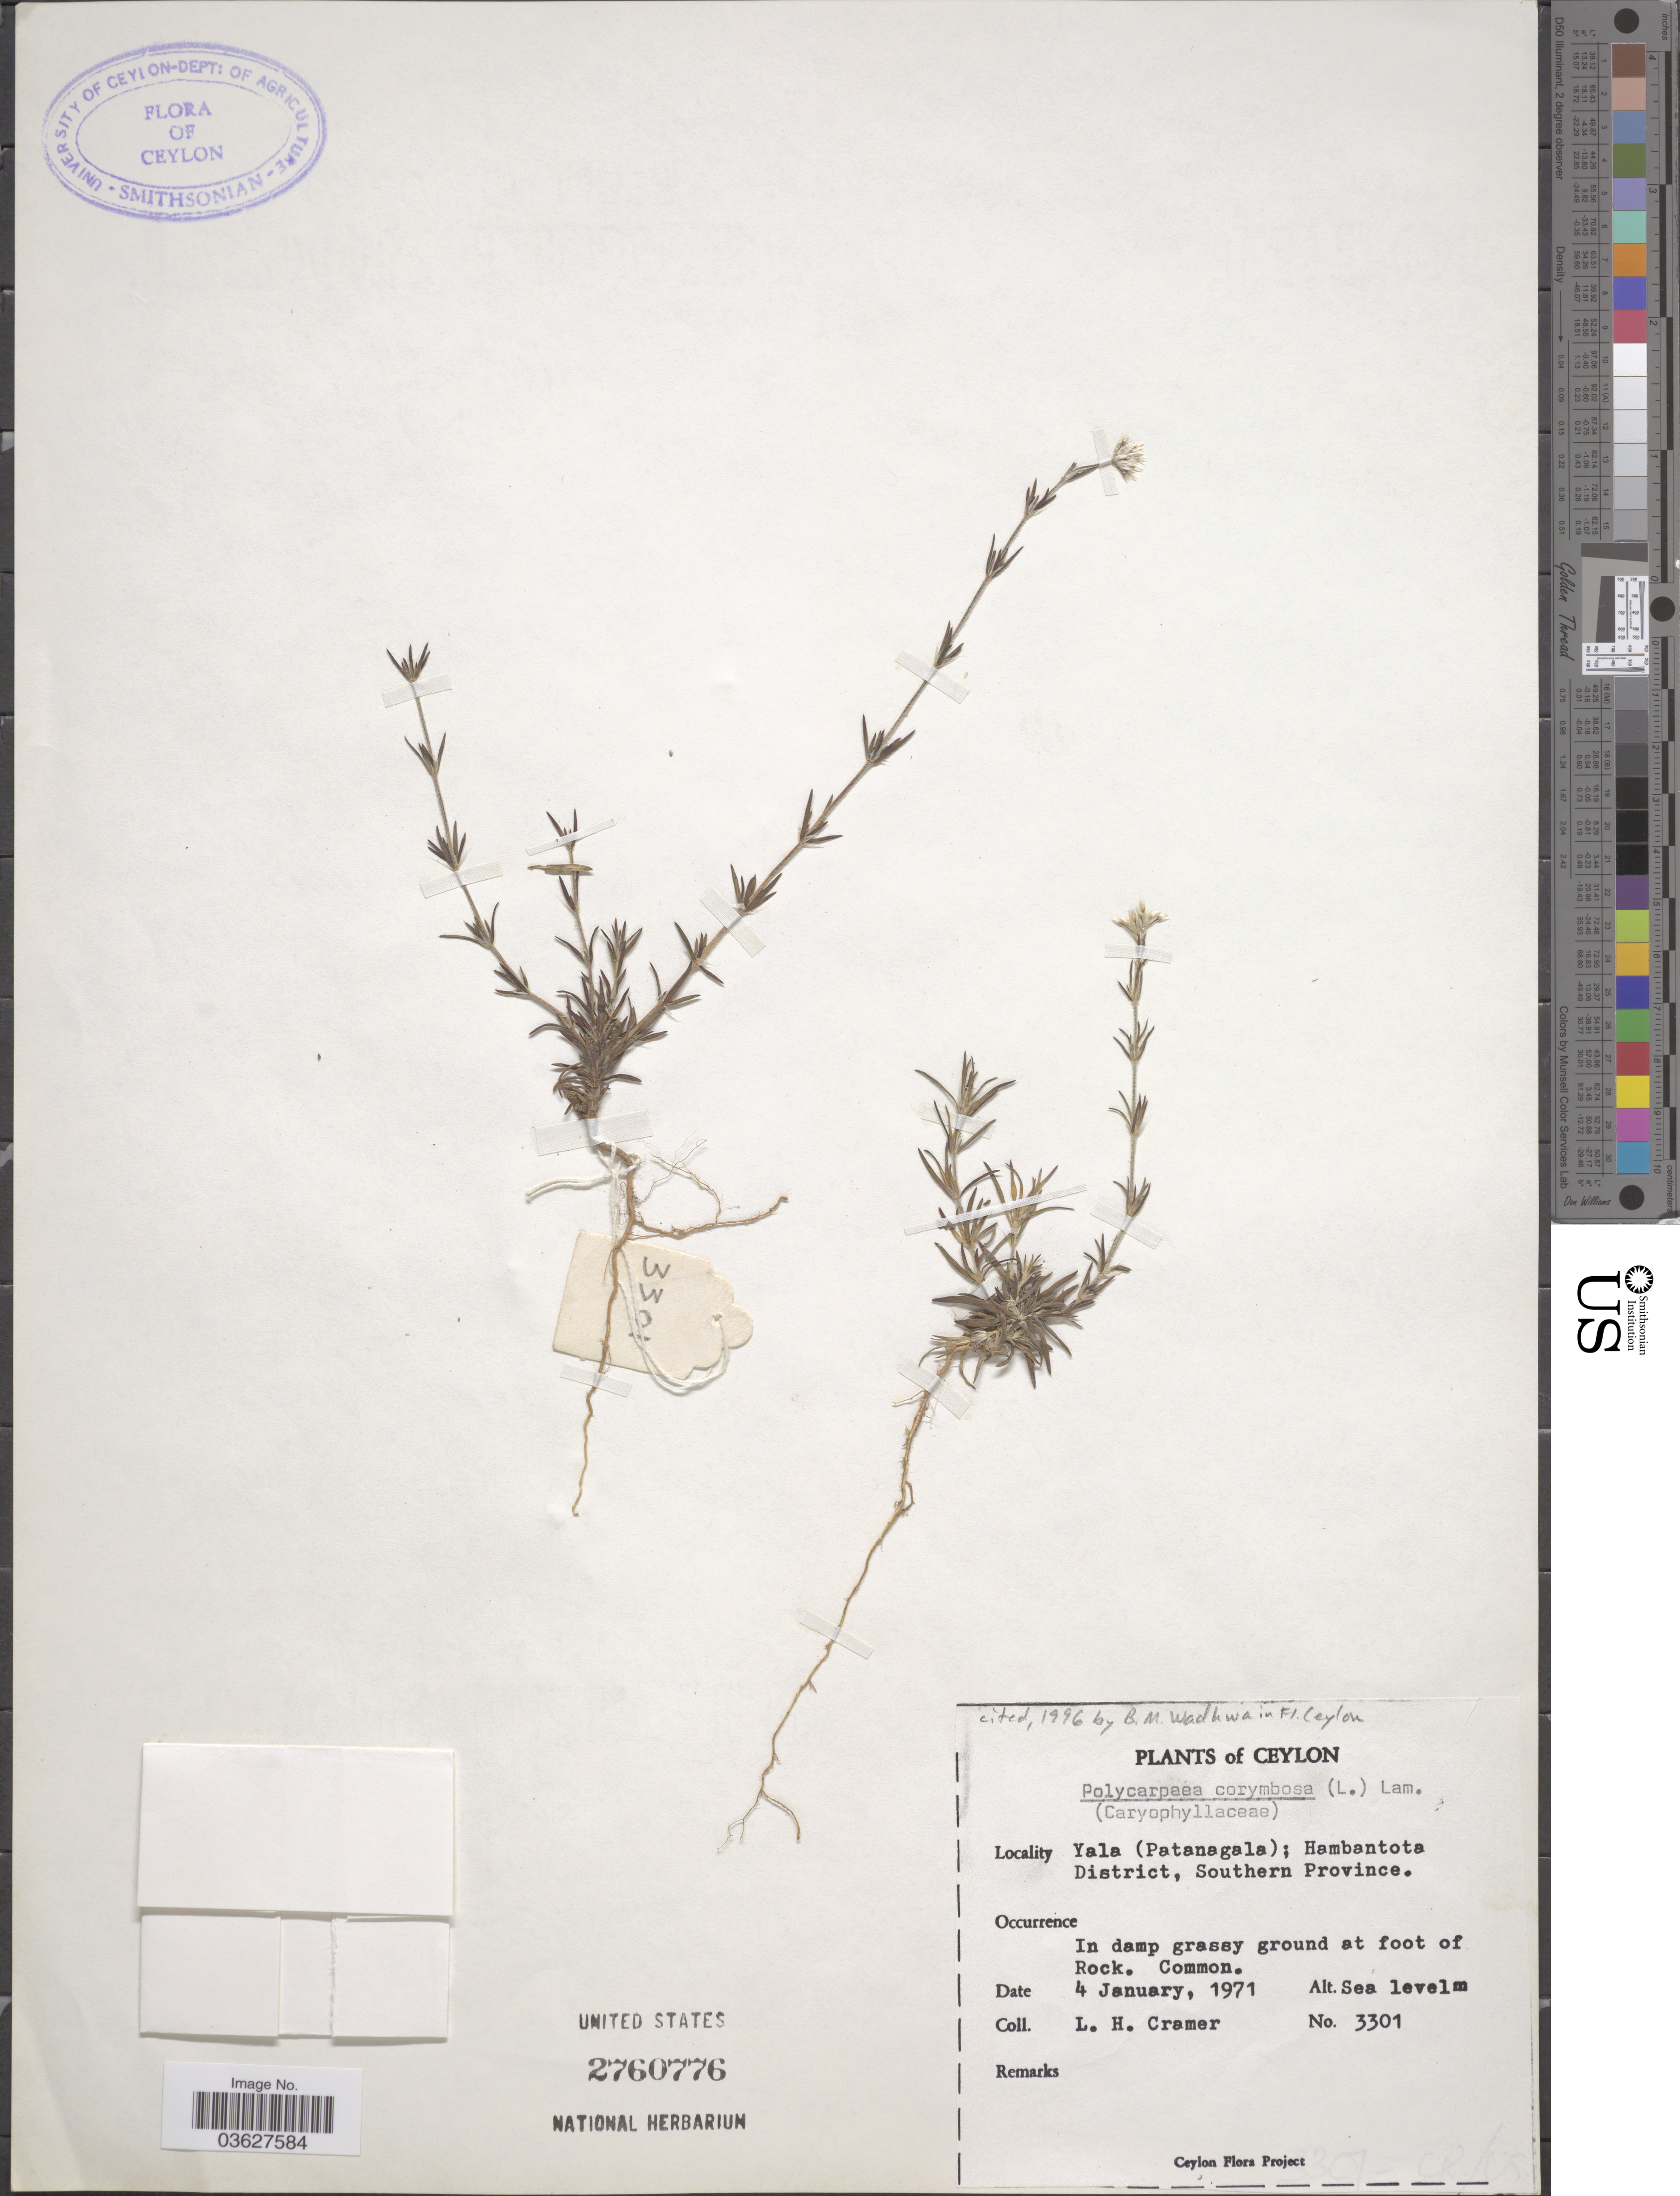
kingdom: Plantae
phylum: Tracheophyta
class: Magnoliopsida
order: Caryophyllales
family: Caryophyllaceae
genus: Polycarpaea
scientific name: Polycarpaea corymbosa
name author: (L.) Lam.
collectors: L. H. Cramer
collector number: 3301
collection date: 1971-01-04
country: Sri Lanka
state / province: Southern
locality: Ceylon. Yala (Patanagala); Hambantota District.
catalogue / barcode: US 2760776